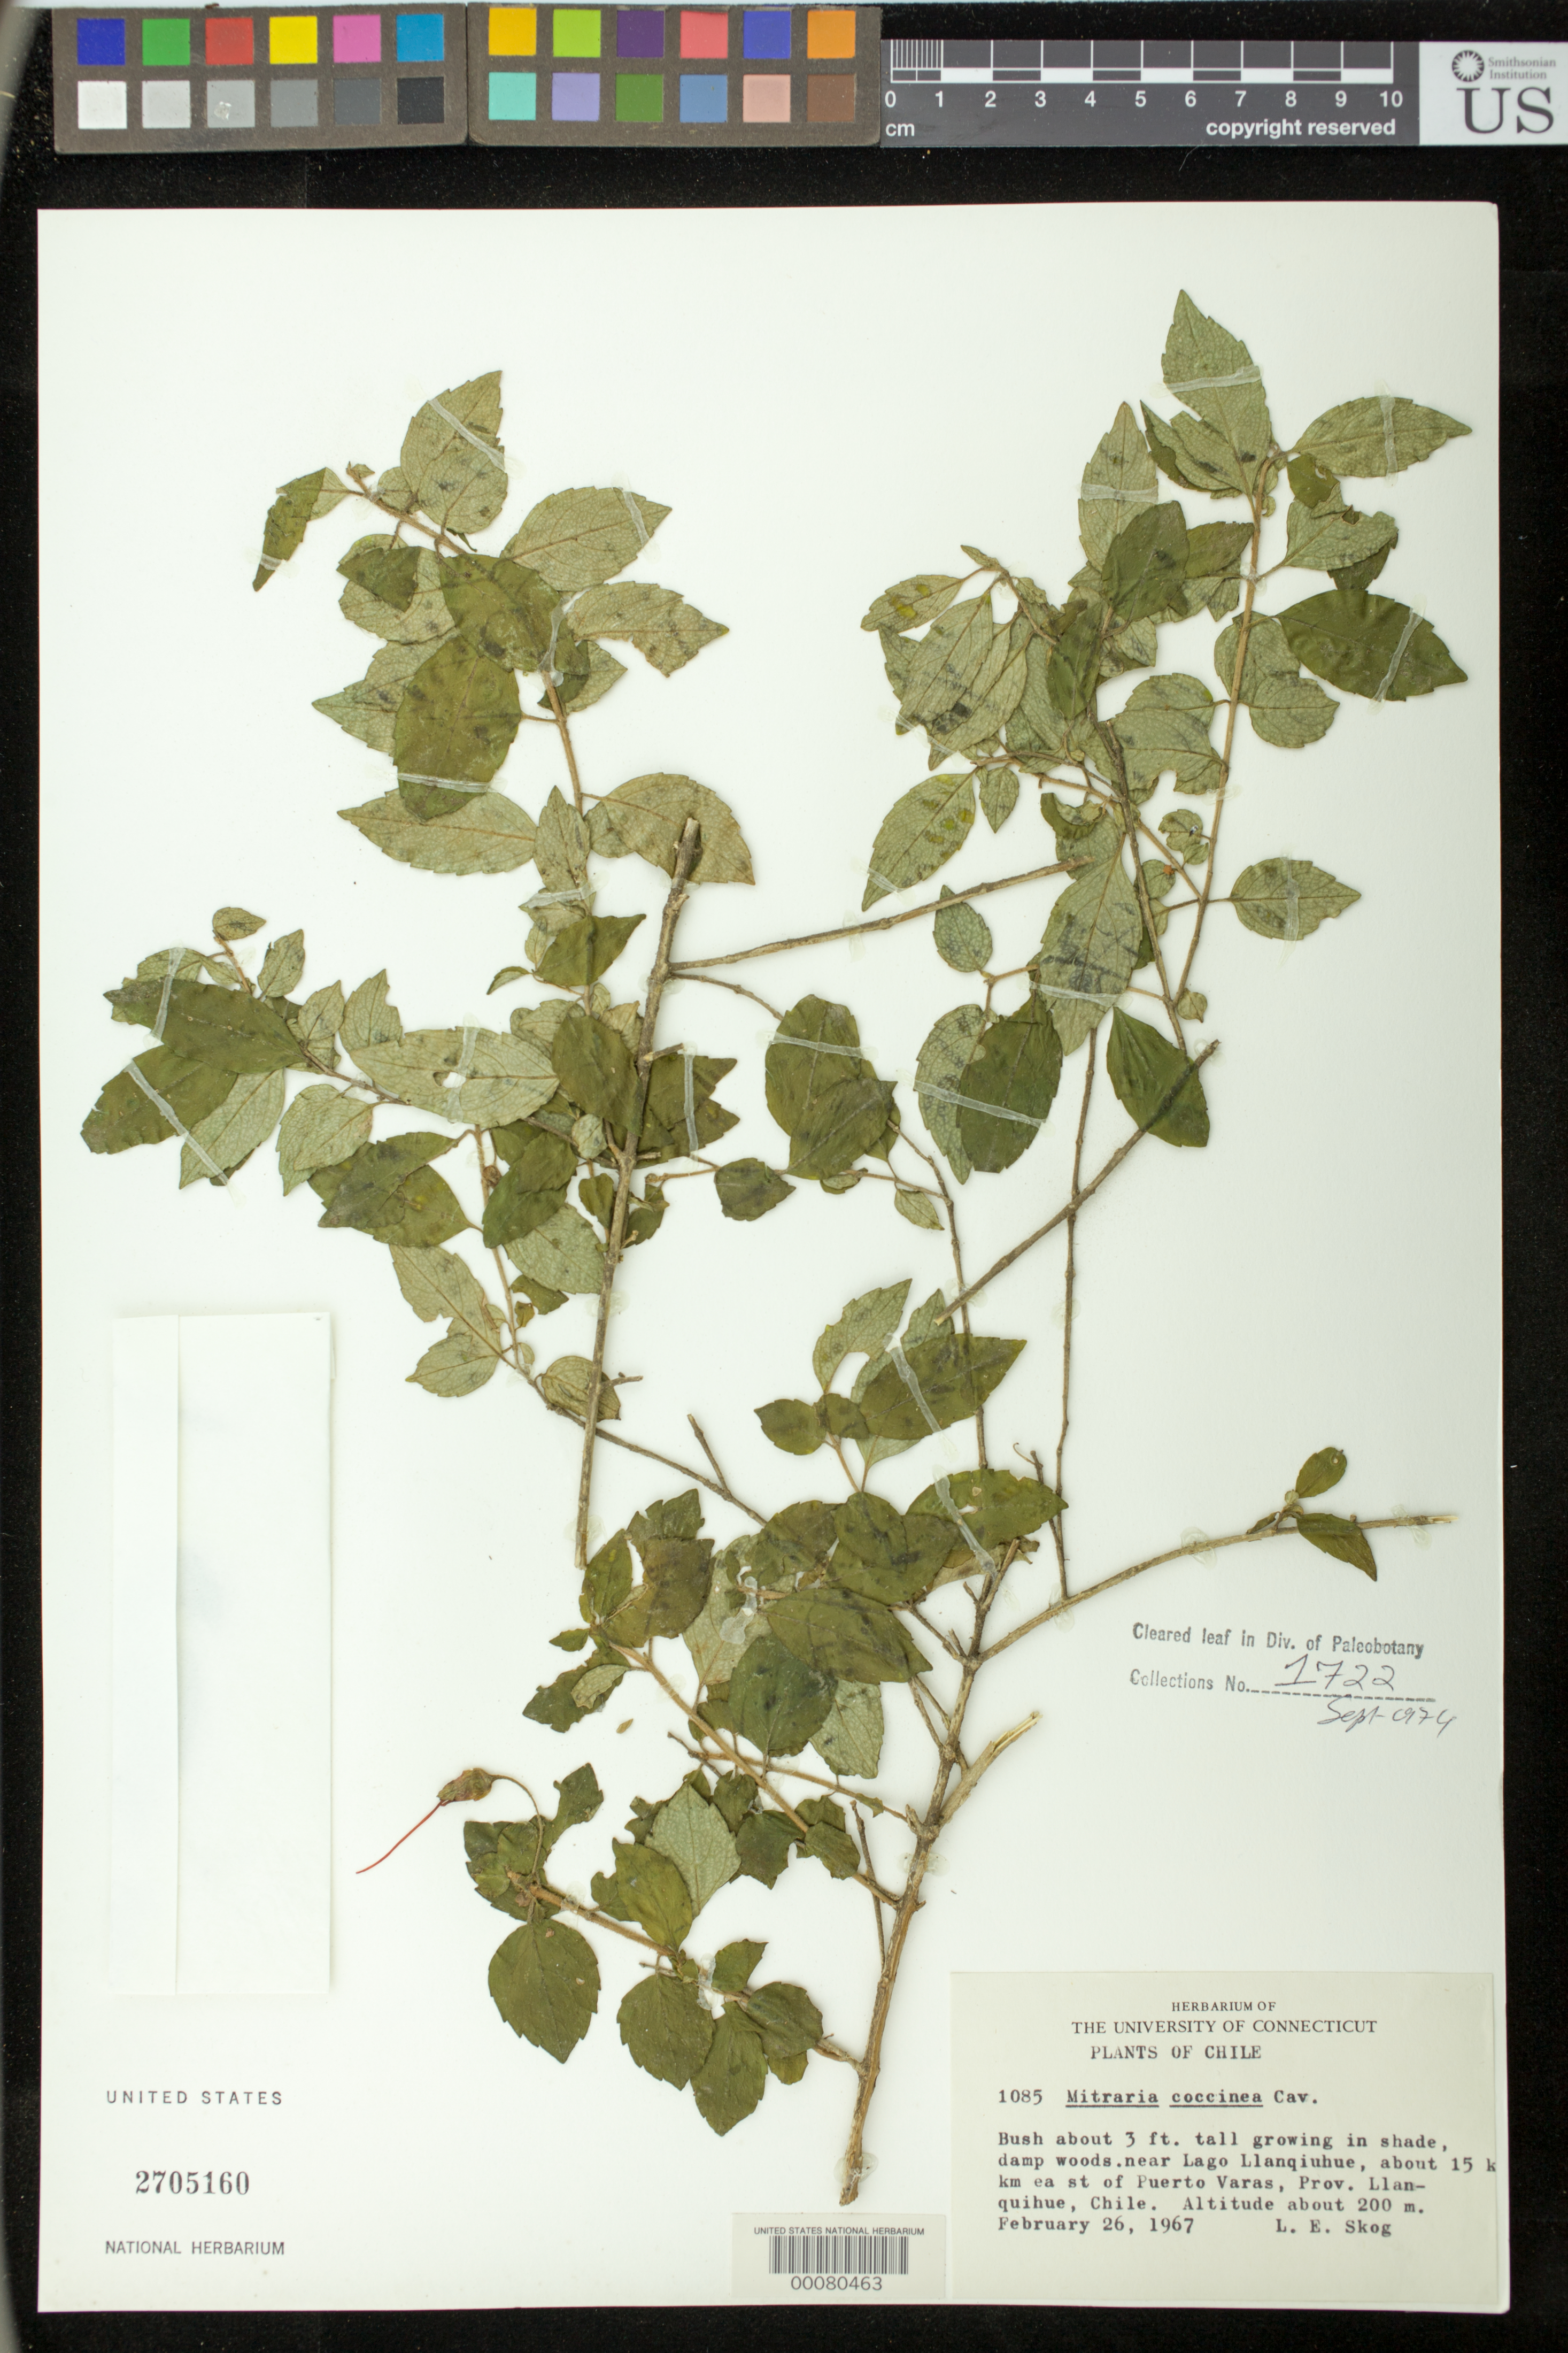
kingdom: Plantae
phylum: Tracheophyta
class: Magnoliopsida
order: Lamiales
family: Gesneriaceae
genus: Mitraria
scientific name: Mitraria coccinea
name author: Cav.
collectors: L. E. Skog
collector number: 1085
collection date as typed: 26 Feb 1967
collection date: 1967-02-26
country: Chile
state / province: Los Lagos (X)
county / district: Llanquihue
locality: Near Lago Llanquihue, about 15 km E of Puerto Varas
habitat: growing in shade, damp woods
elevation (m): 200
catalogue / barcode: US 2705160